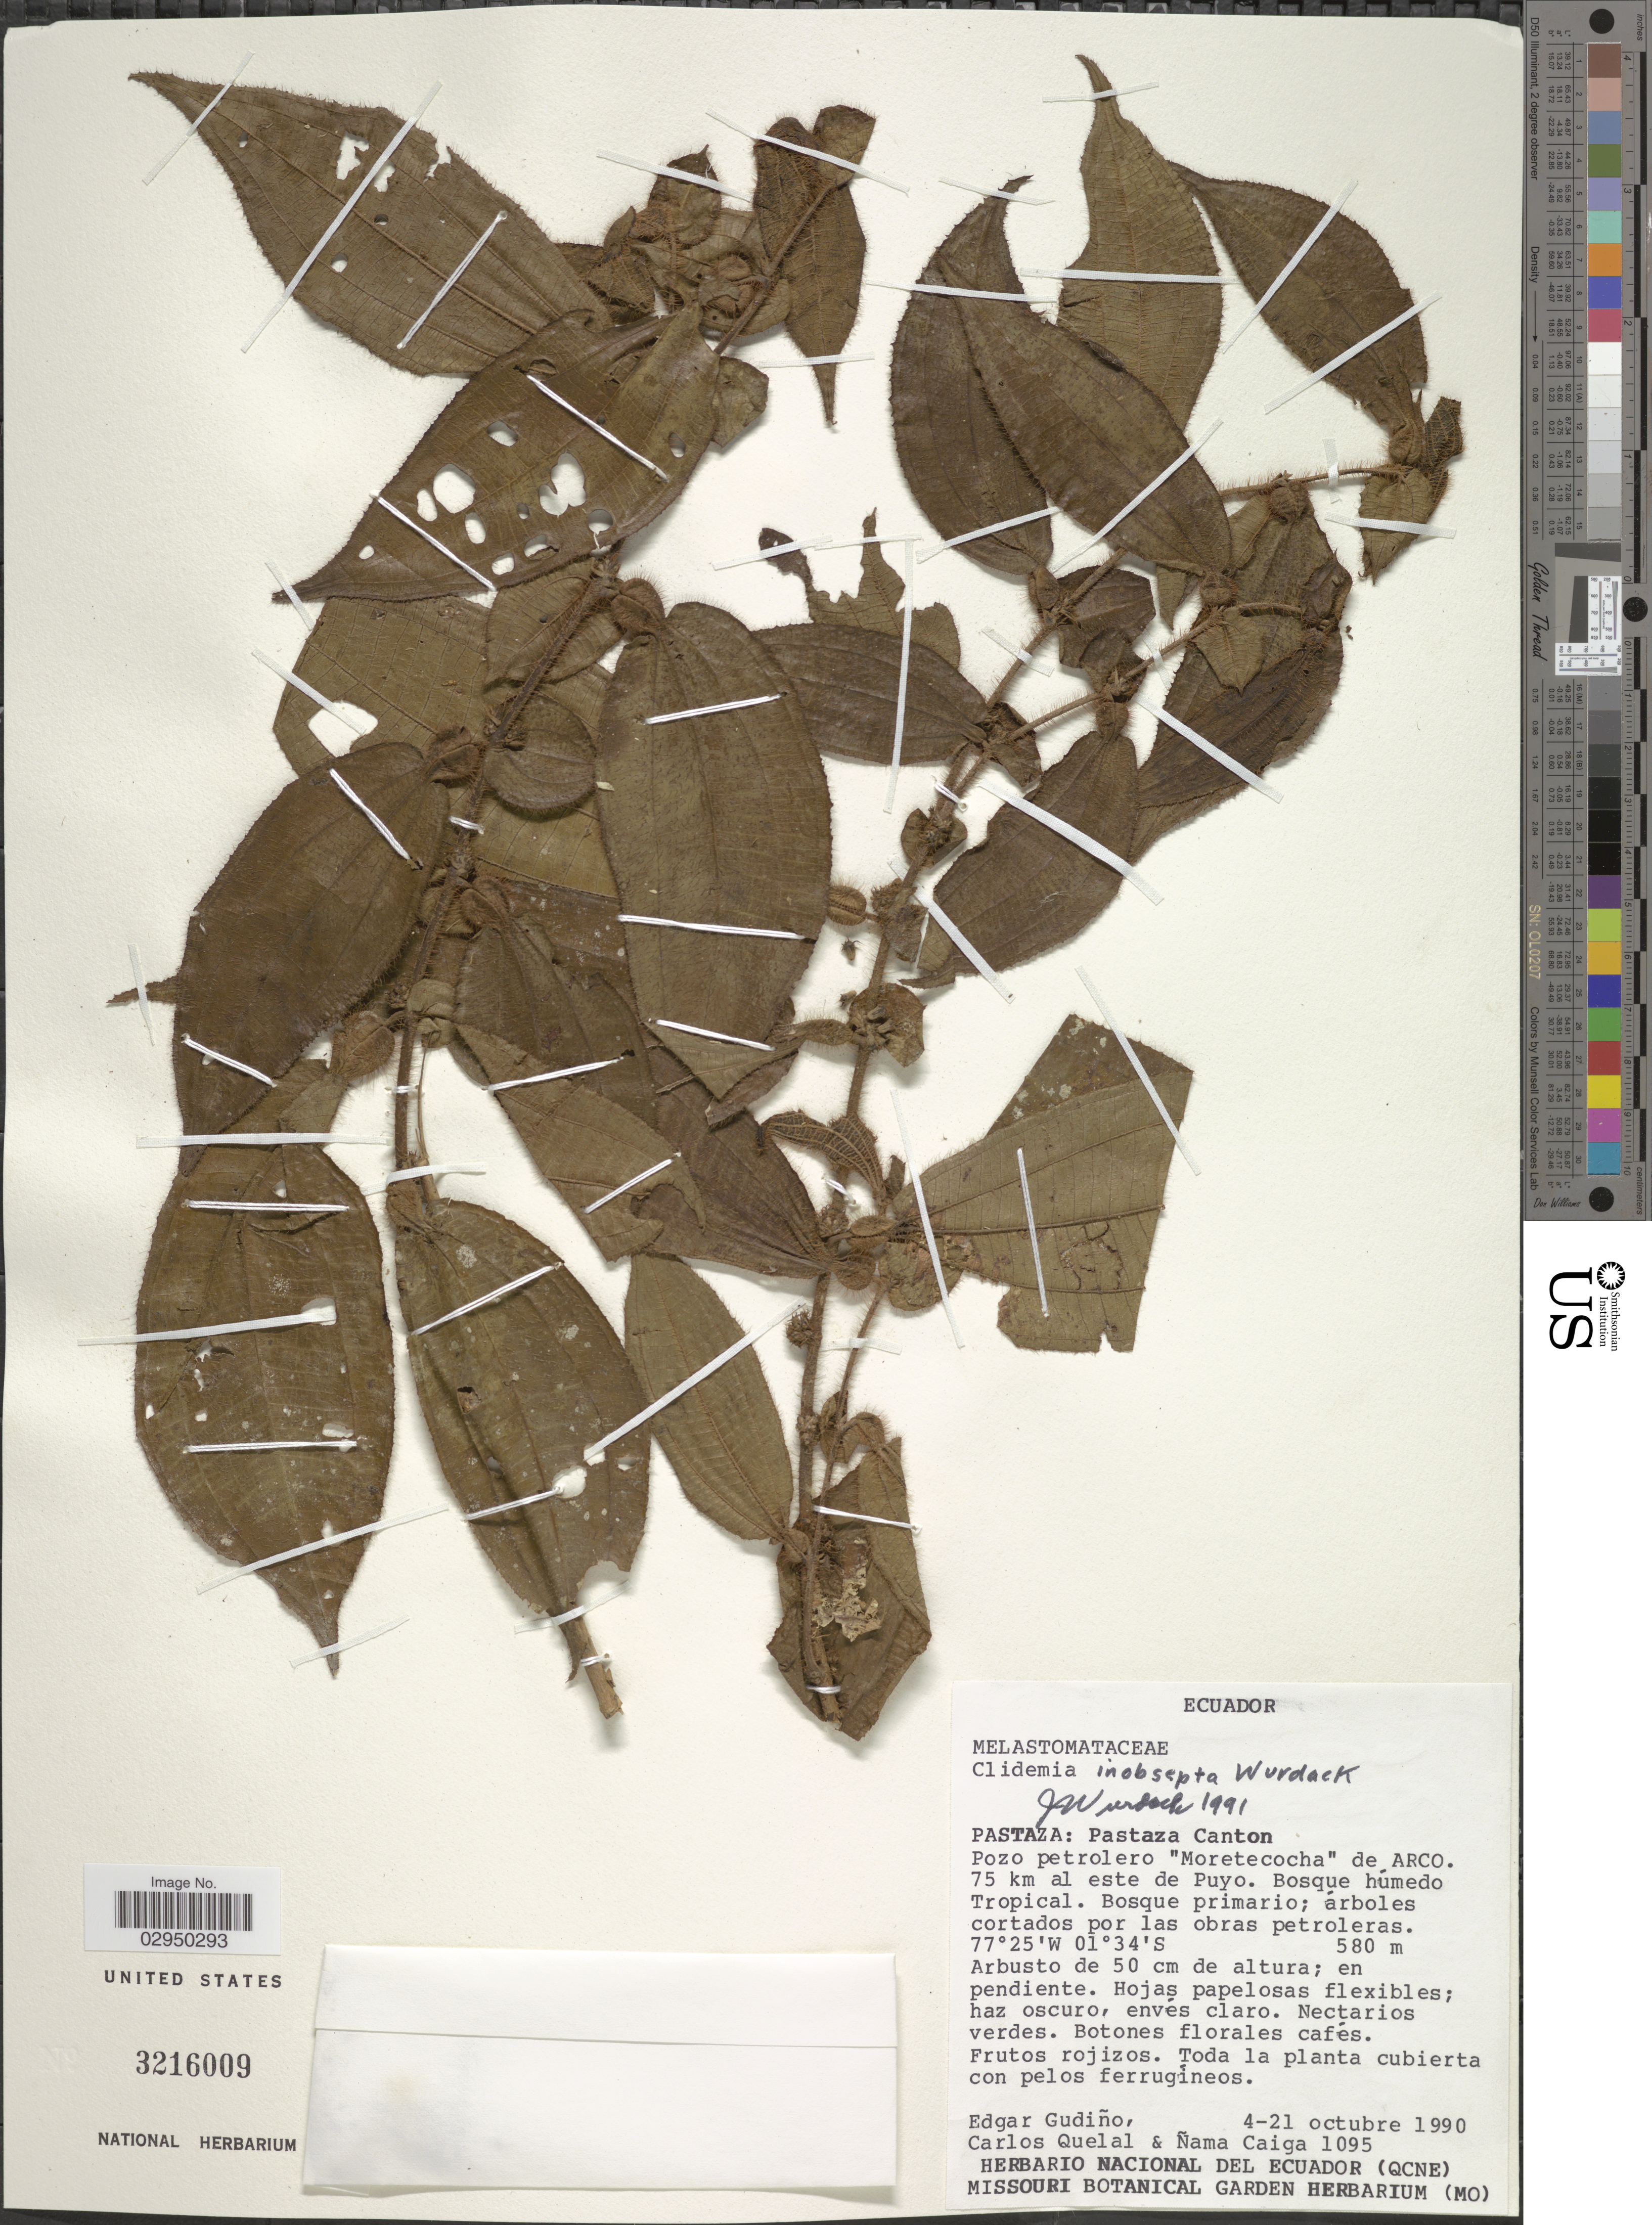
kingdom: Plantae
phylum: Tracheophyta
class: Magnoliopsida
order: Myrtales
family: Melastomataceae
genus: Clidemia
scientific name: Clidemia inobsepta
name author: Wurdack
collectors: E. Gudiño, C. Quelal & Ñ. Caiga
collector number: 1095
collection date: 1990-10-04/1990-10-21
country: Ecuador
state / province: Pastaza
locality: Pastaza Canton. Pozo petrolero "Moretecocha" de ARCO. 75 km al este de Puyo. Bosque húmedo Tropical.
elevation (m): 580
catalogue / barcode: US 3216009